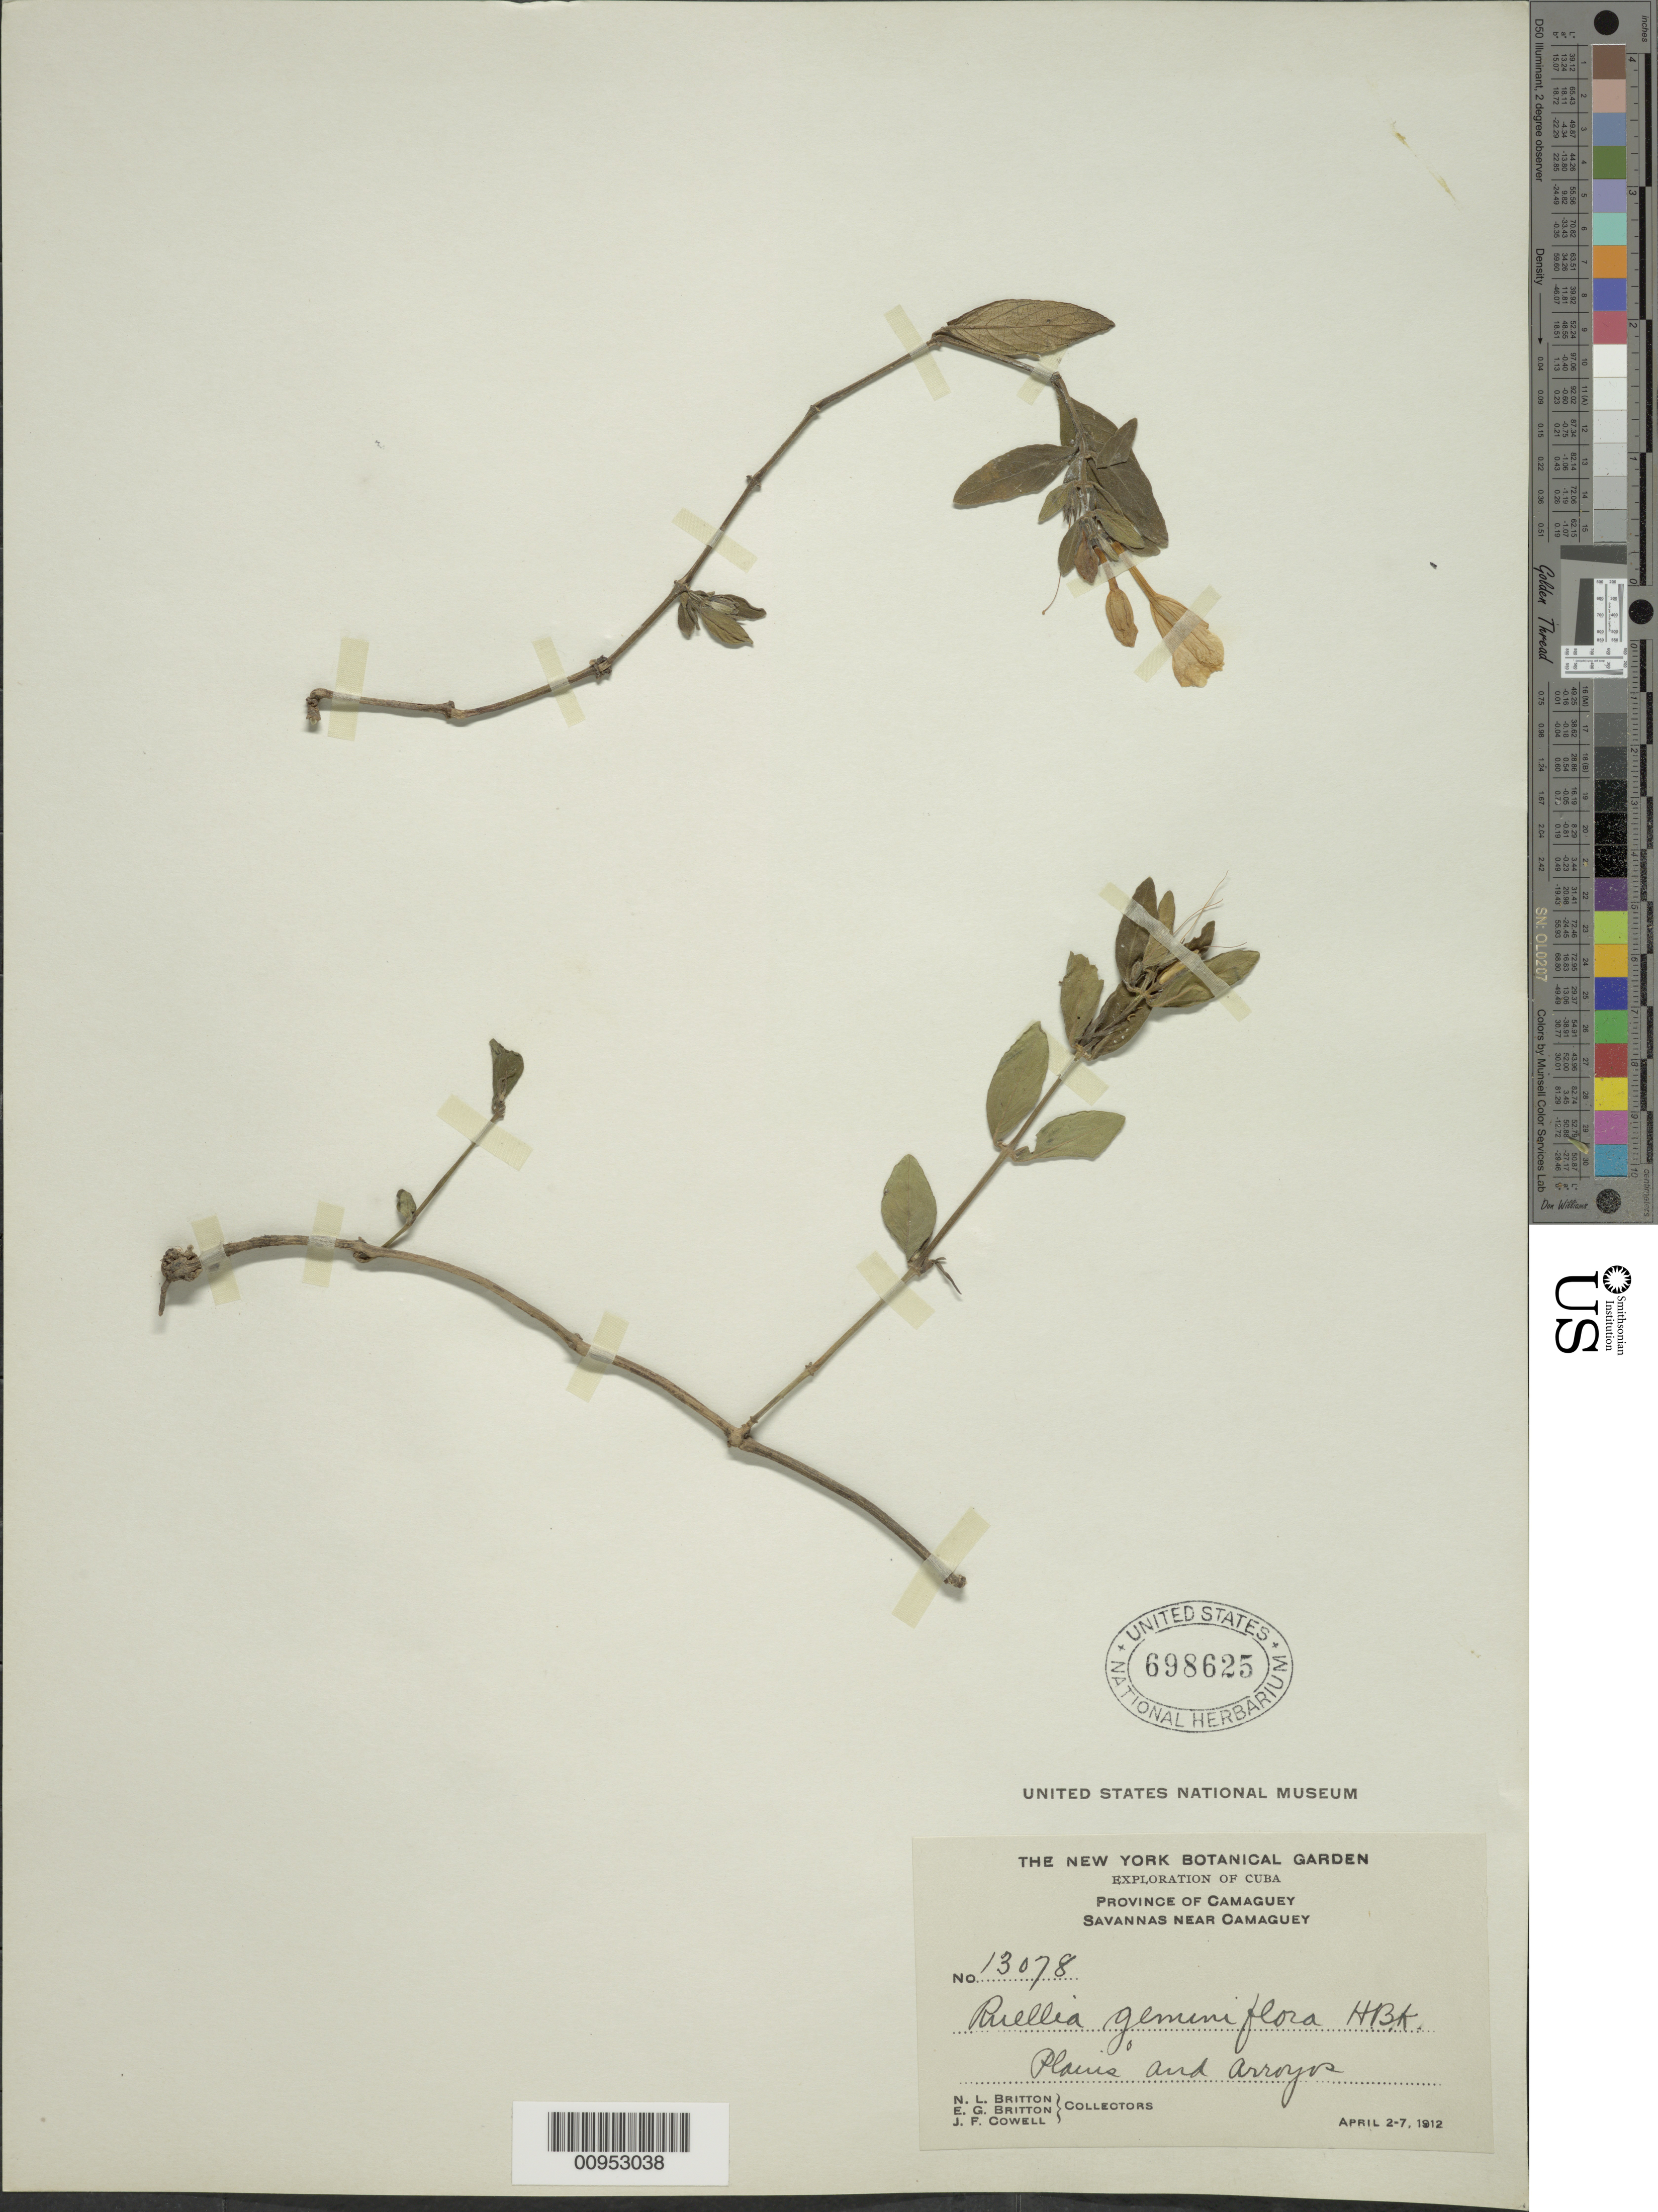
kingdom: Plantae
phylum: Tracheophyta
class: Magnoliopsida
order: Lamiales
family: Acanthaceae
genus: Ruellia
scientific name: Ruellia geminiflora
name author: Kunth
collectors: N. Britton, E. G. Britton & J. F. Cowell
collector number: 13078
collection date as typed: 02 Apr 1912 to 07 Apr 1912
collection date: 1912-04-02/1912-04-07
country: Cuba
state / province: Camagüey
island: Cuba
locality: Near Camagüey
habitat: Plains and arroyos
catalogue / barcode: US 698625